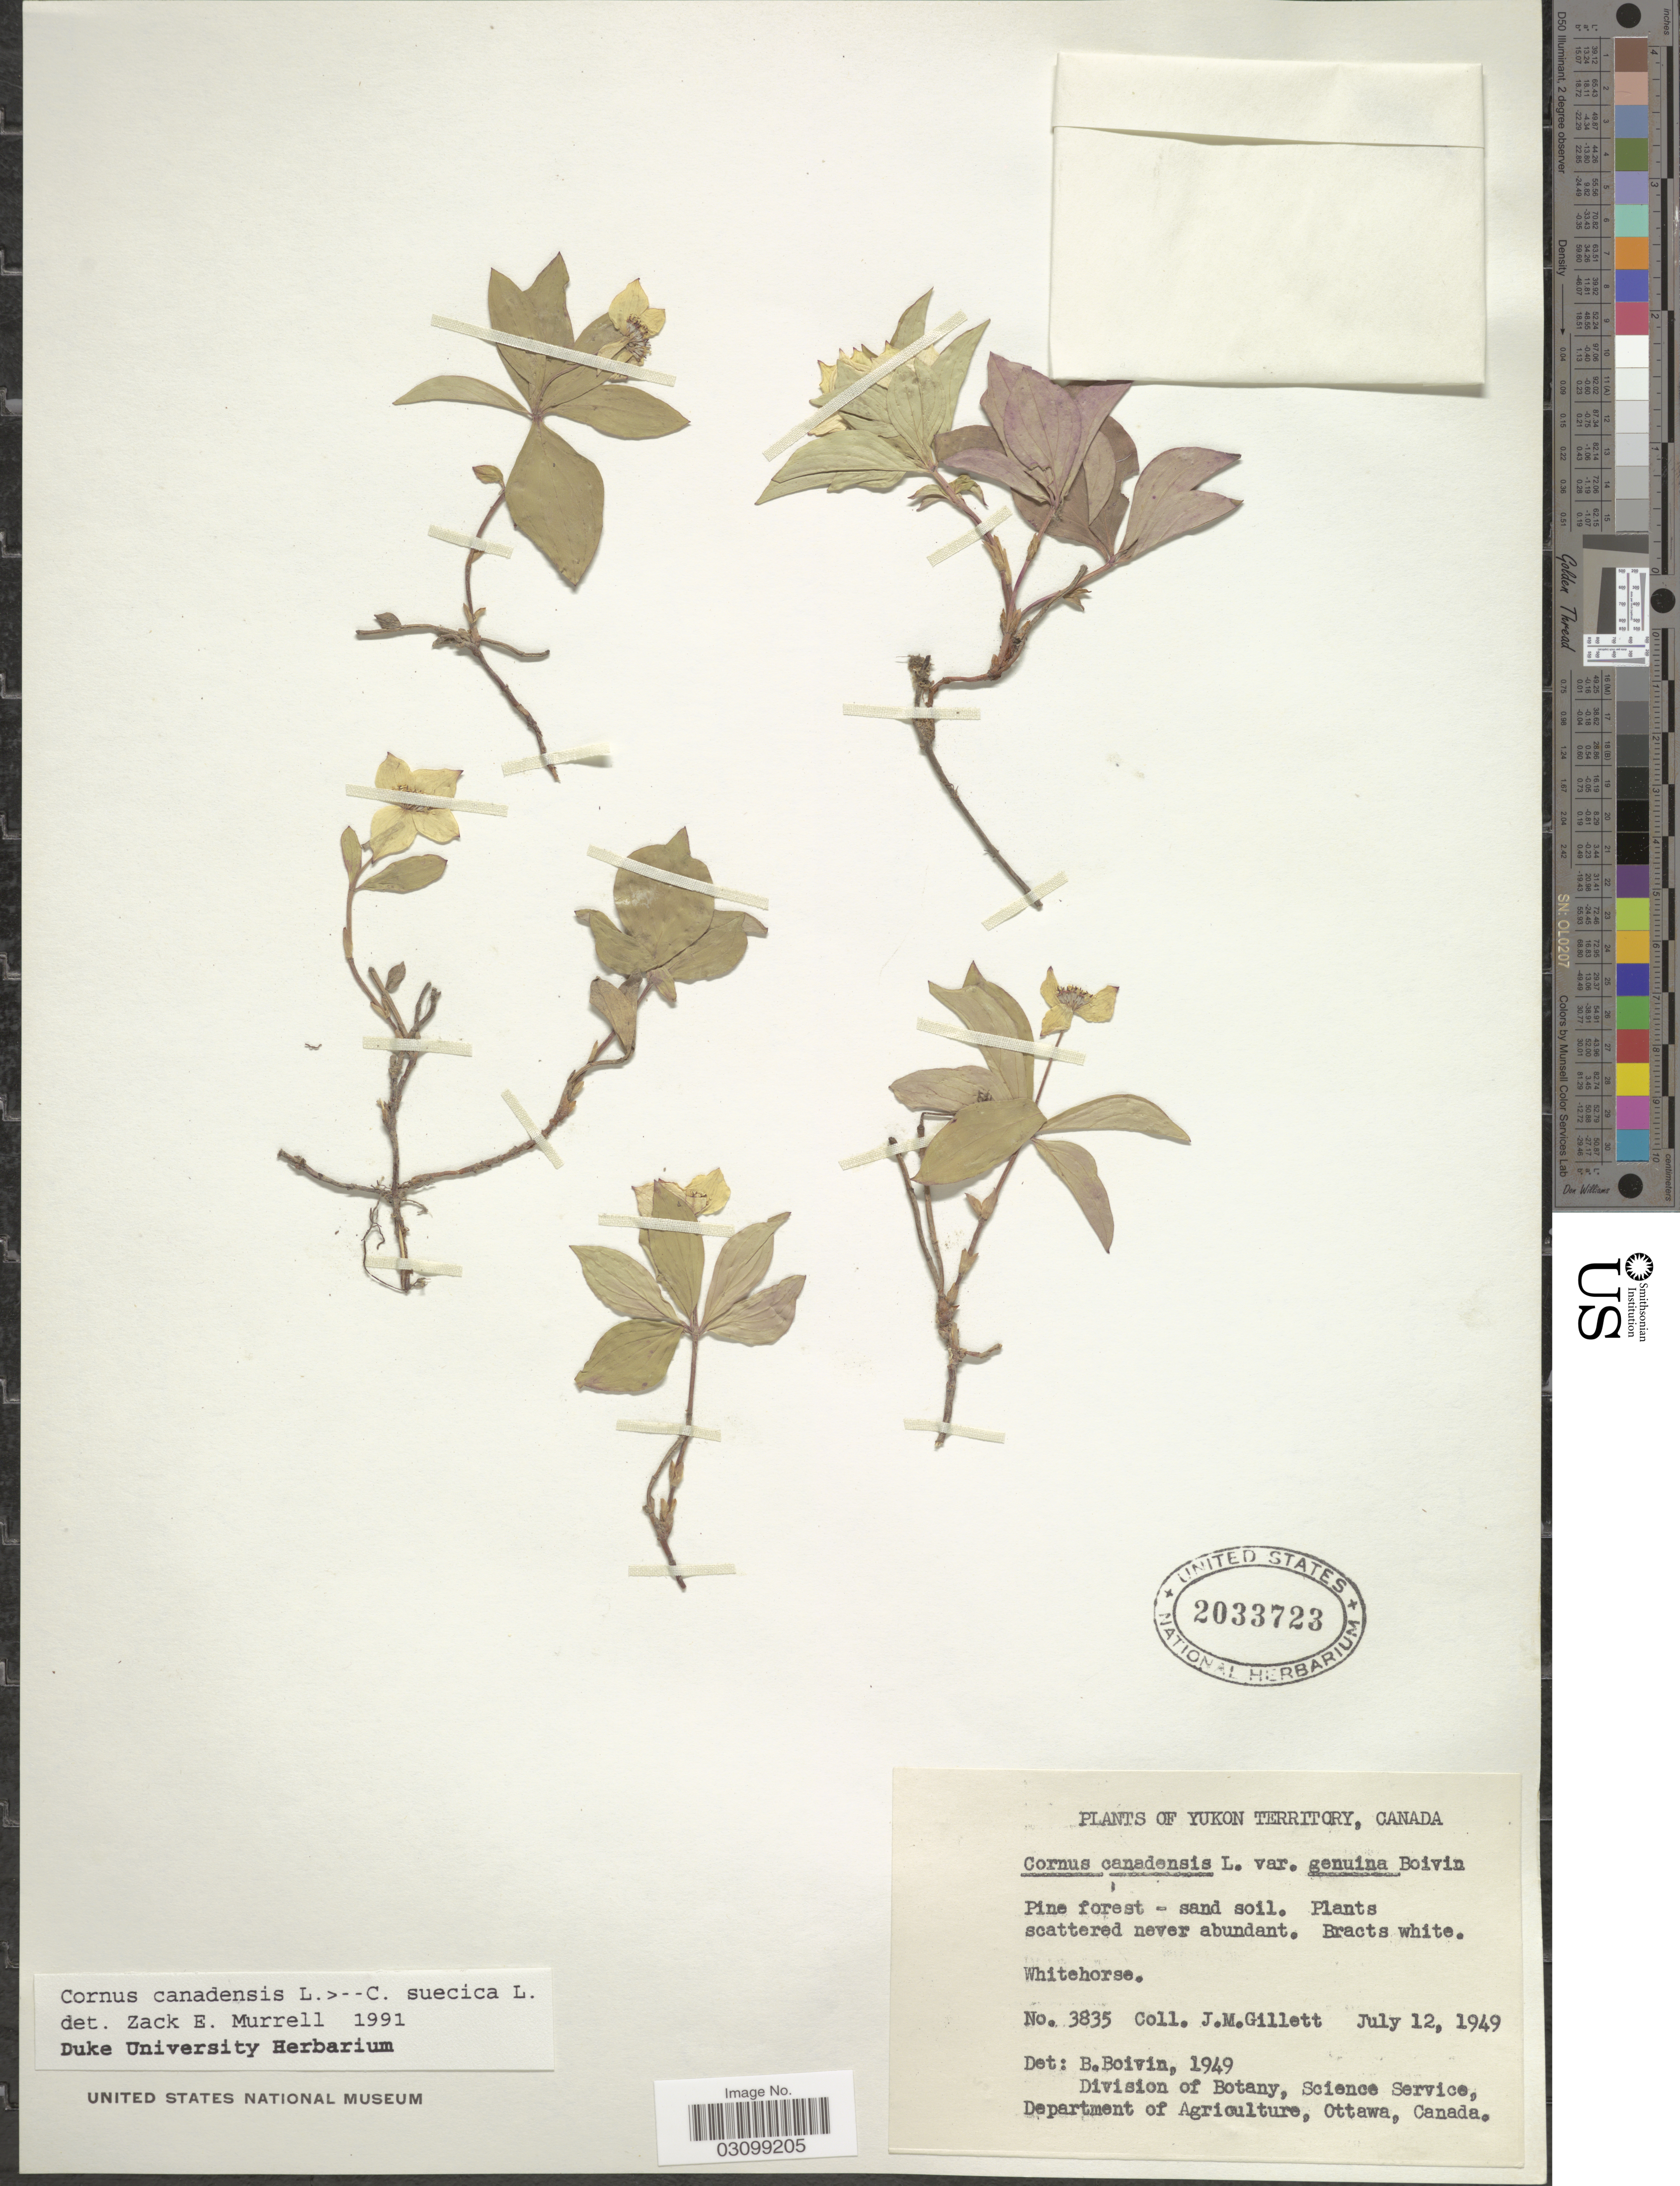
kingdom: Plantae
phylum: Tracheophyta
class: Magnoliopsida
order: Cornales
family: Cornaceae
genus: Cornus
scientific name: Cornus sp.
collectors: J. M. Gillett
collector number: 3835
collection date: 1949-07-12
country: Canada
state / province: Yukon Territory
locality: Whitehorse.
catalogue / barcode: US 2033723